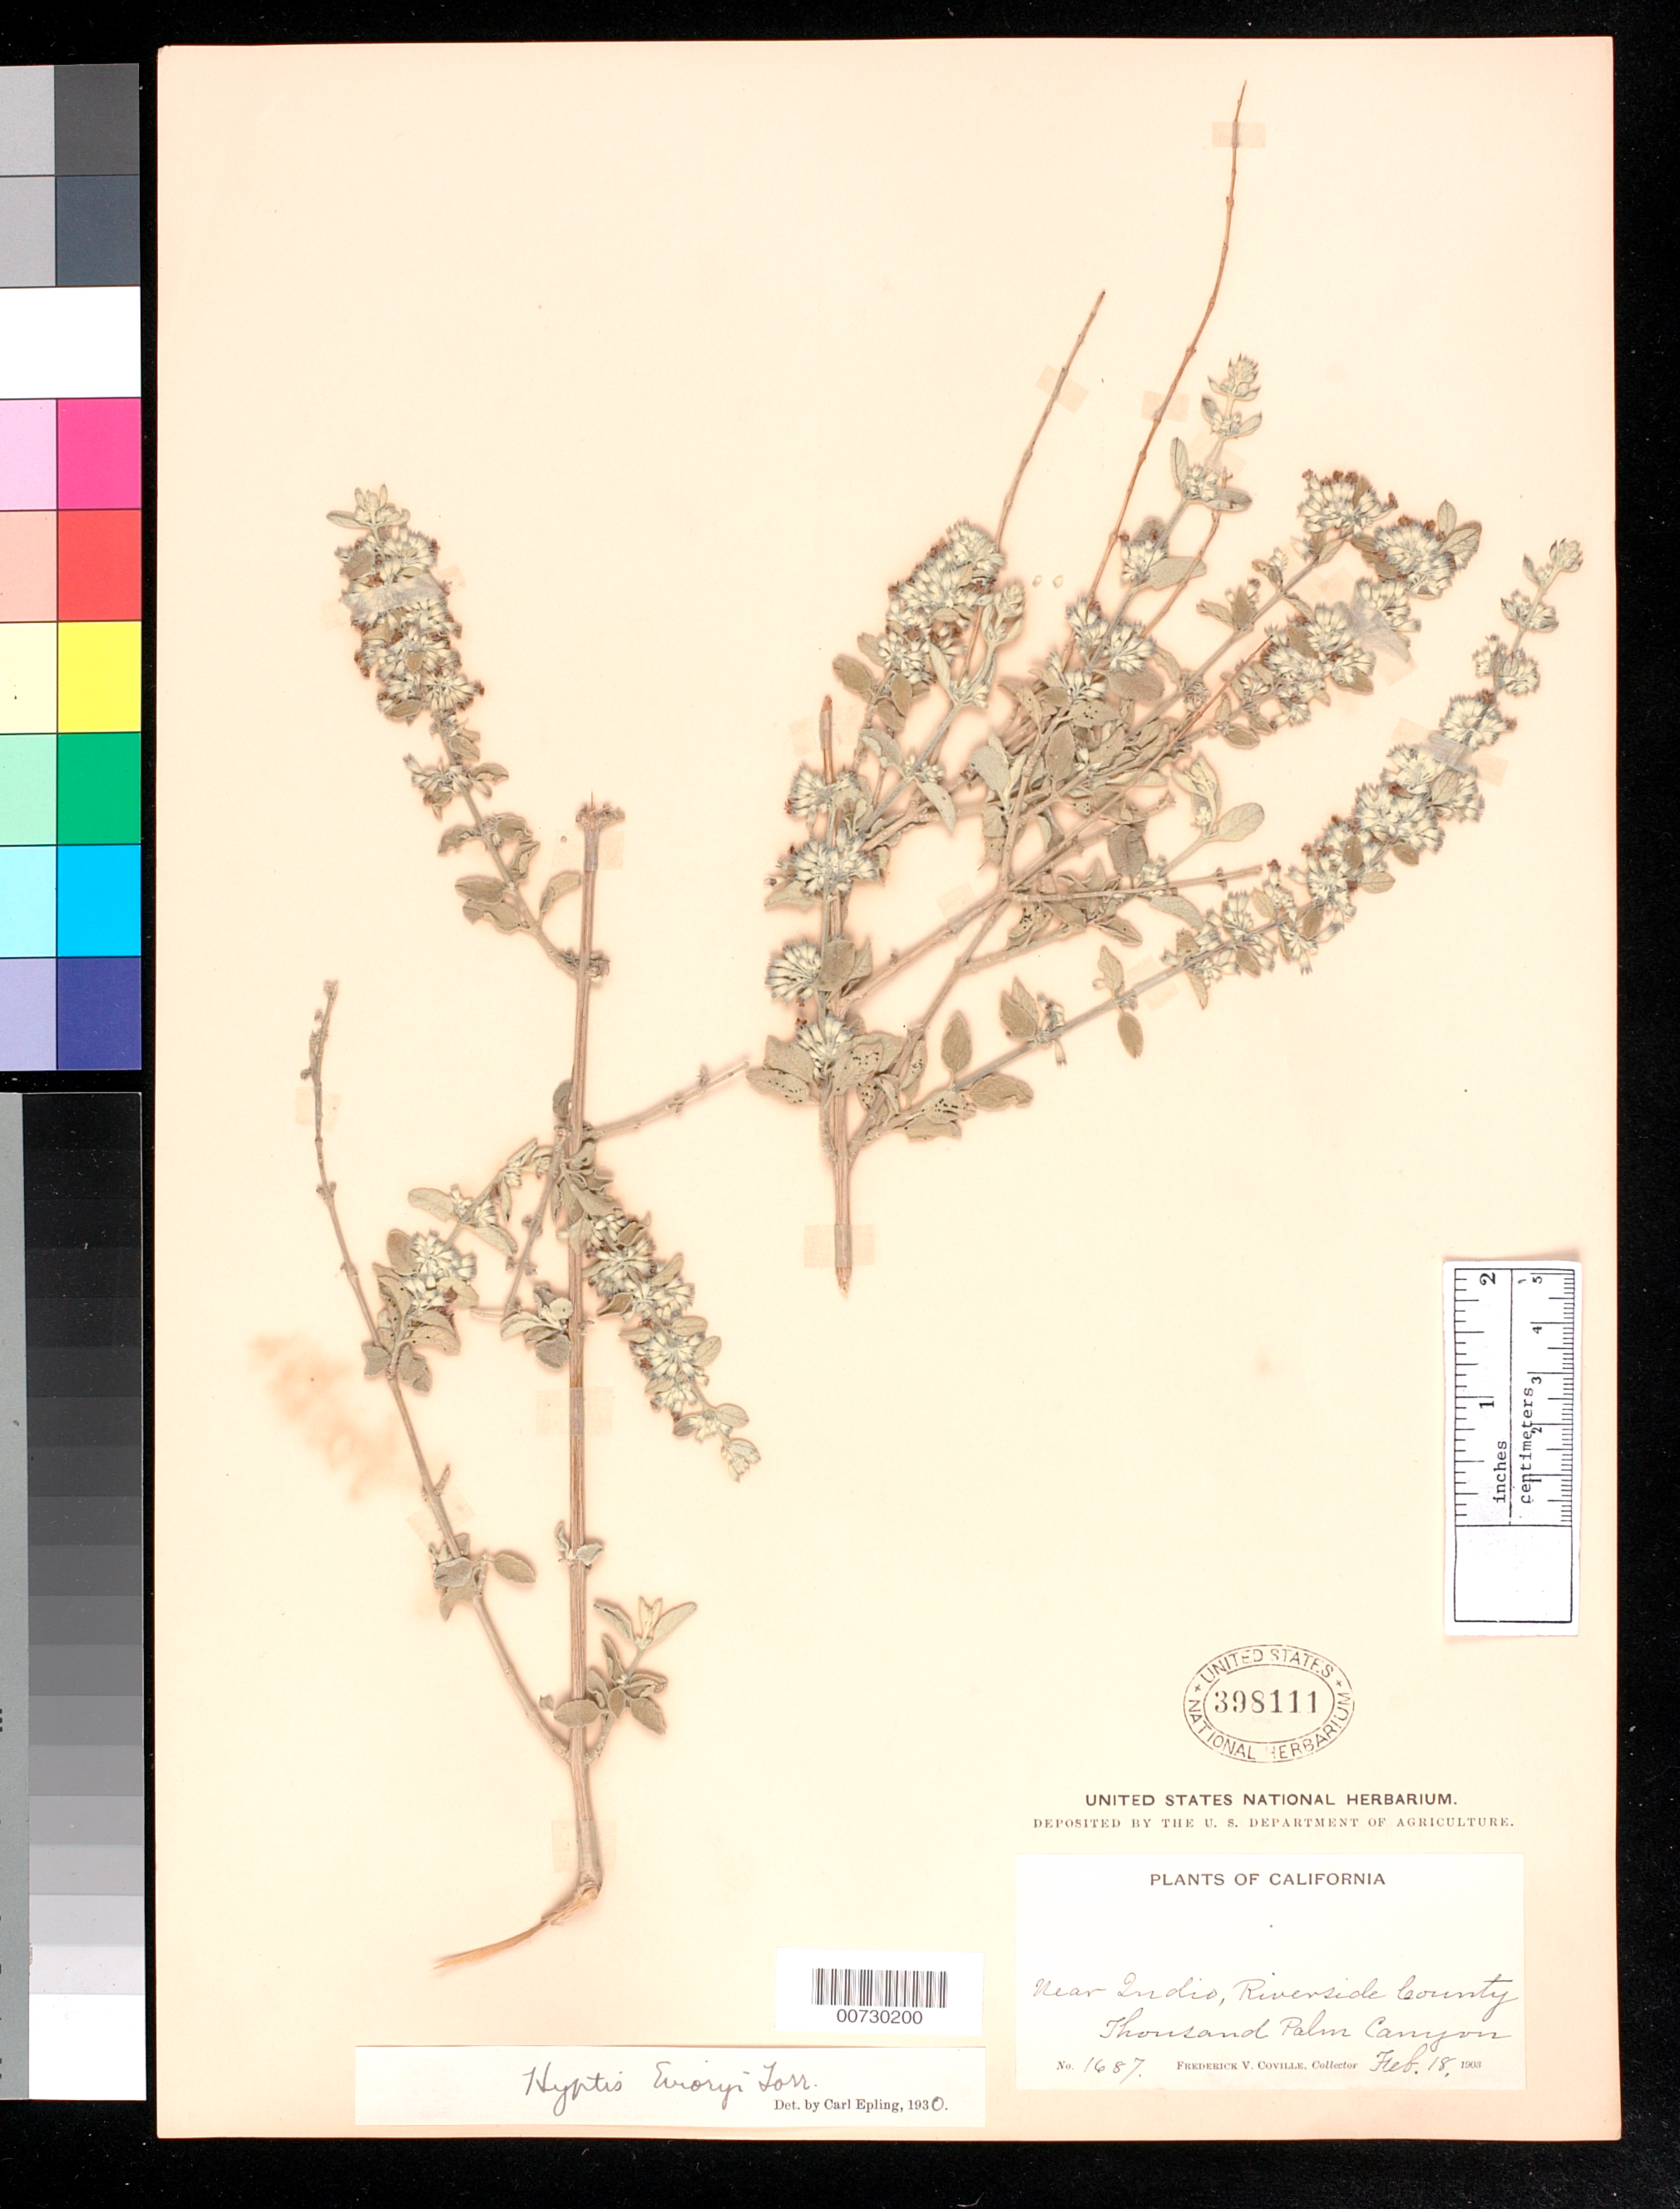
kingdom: Plantae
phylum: Tracheophyta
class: Magnoliopsida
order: Lamiales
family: Lamiaceae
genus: Condea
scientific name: Condea emoryi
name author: (Torr.) Harley & J.F.B. Pastore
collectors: F. V. Coville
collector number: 1687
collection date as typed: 18 Feb 1903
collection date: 1903-02-18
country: United States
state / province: California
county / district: Riverside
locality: Near Indio, Thousand Palm Canyon.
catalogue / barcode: US 398111